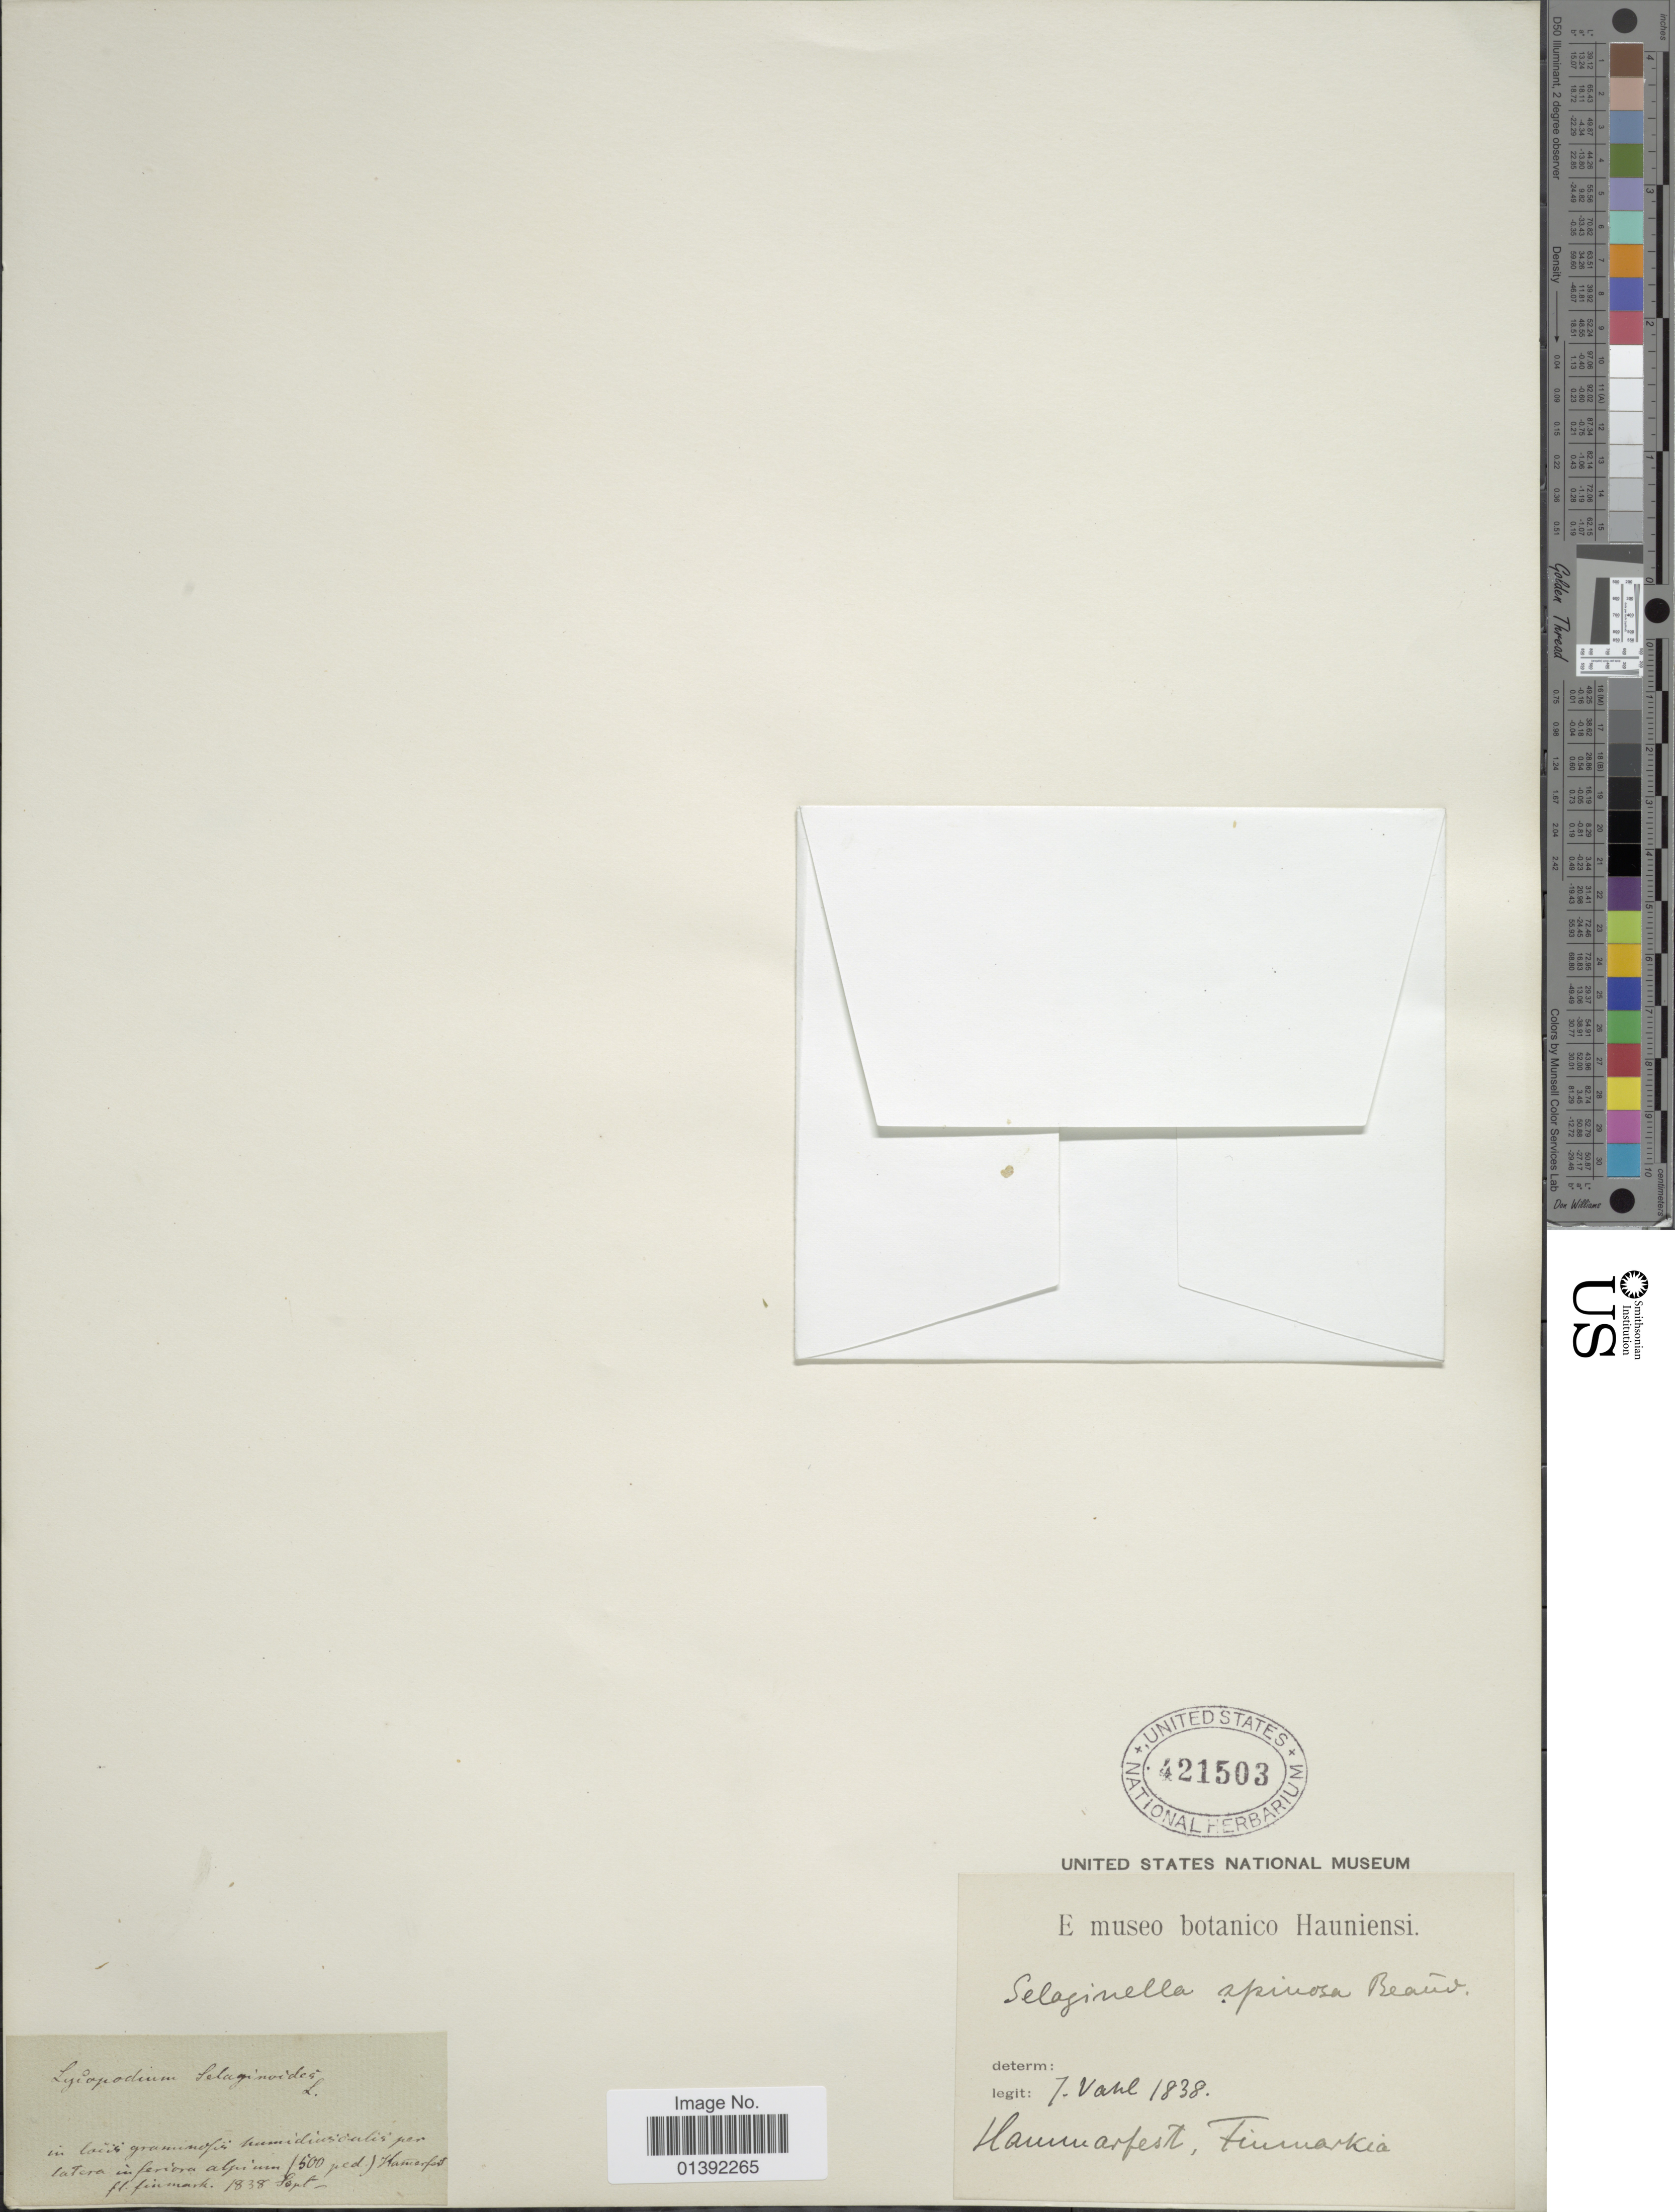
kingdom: Plantae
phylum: Tracheophyta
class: Lycopodiopsida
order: Selaginellales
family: Selaginellaceae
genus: Selaginella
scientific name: Selaginella selaginoides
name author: (L.) Link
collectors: J. Vahl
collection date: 1838-09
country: Norway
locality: Hammarfest, Finmarkia.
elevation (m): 152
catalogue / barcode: US 421503